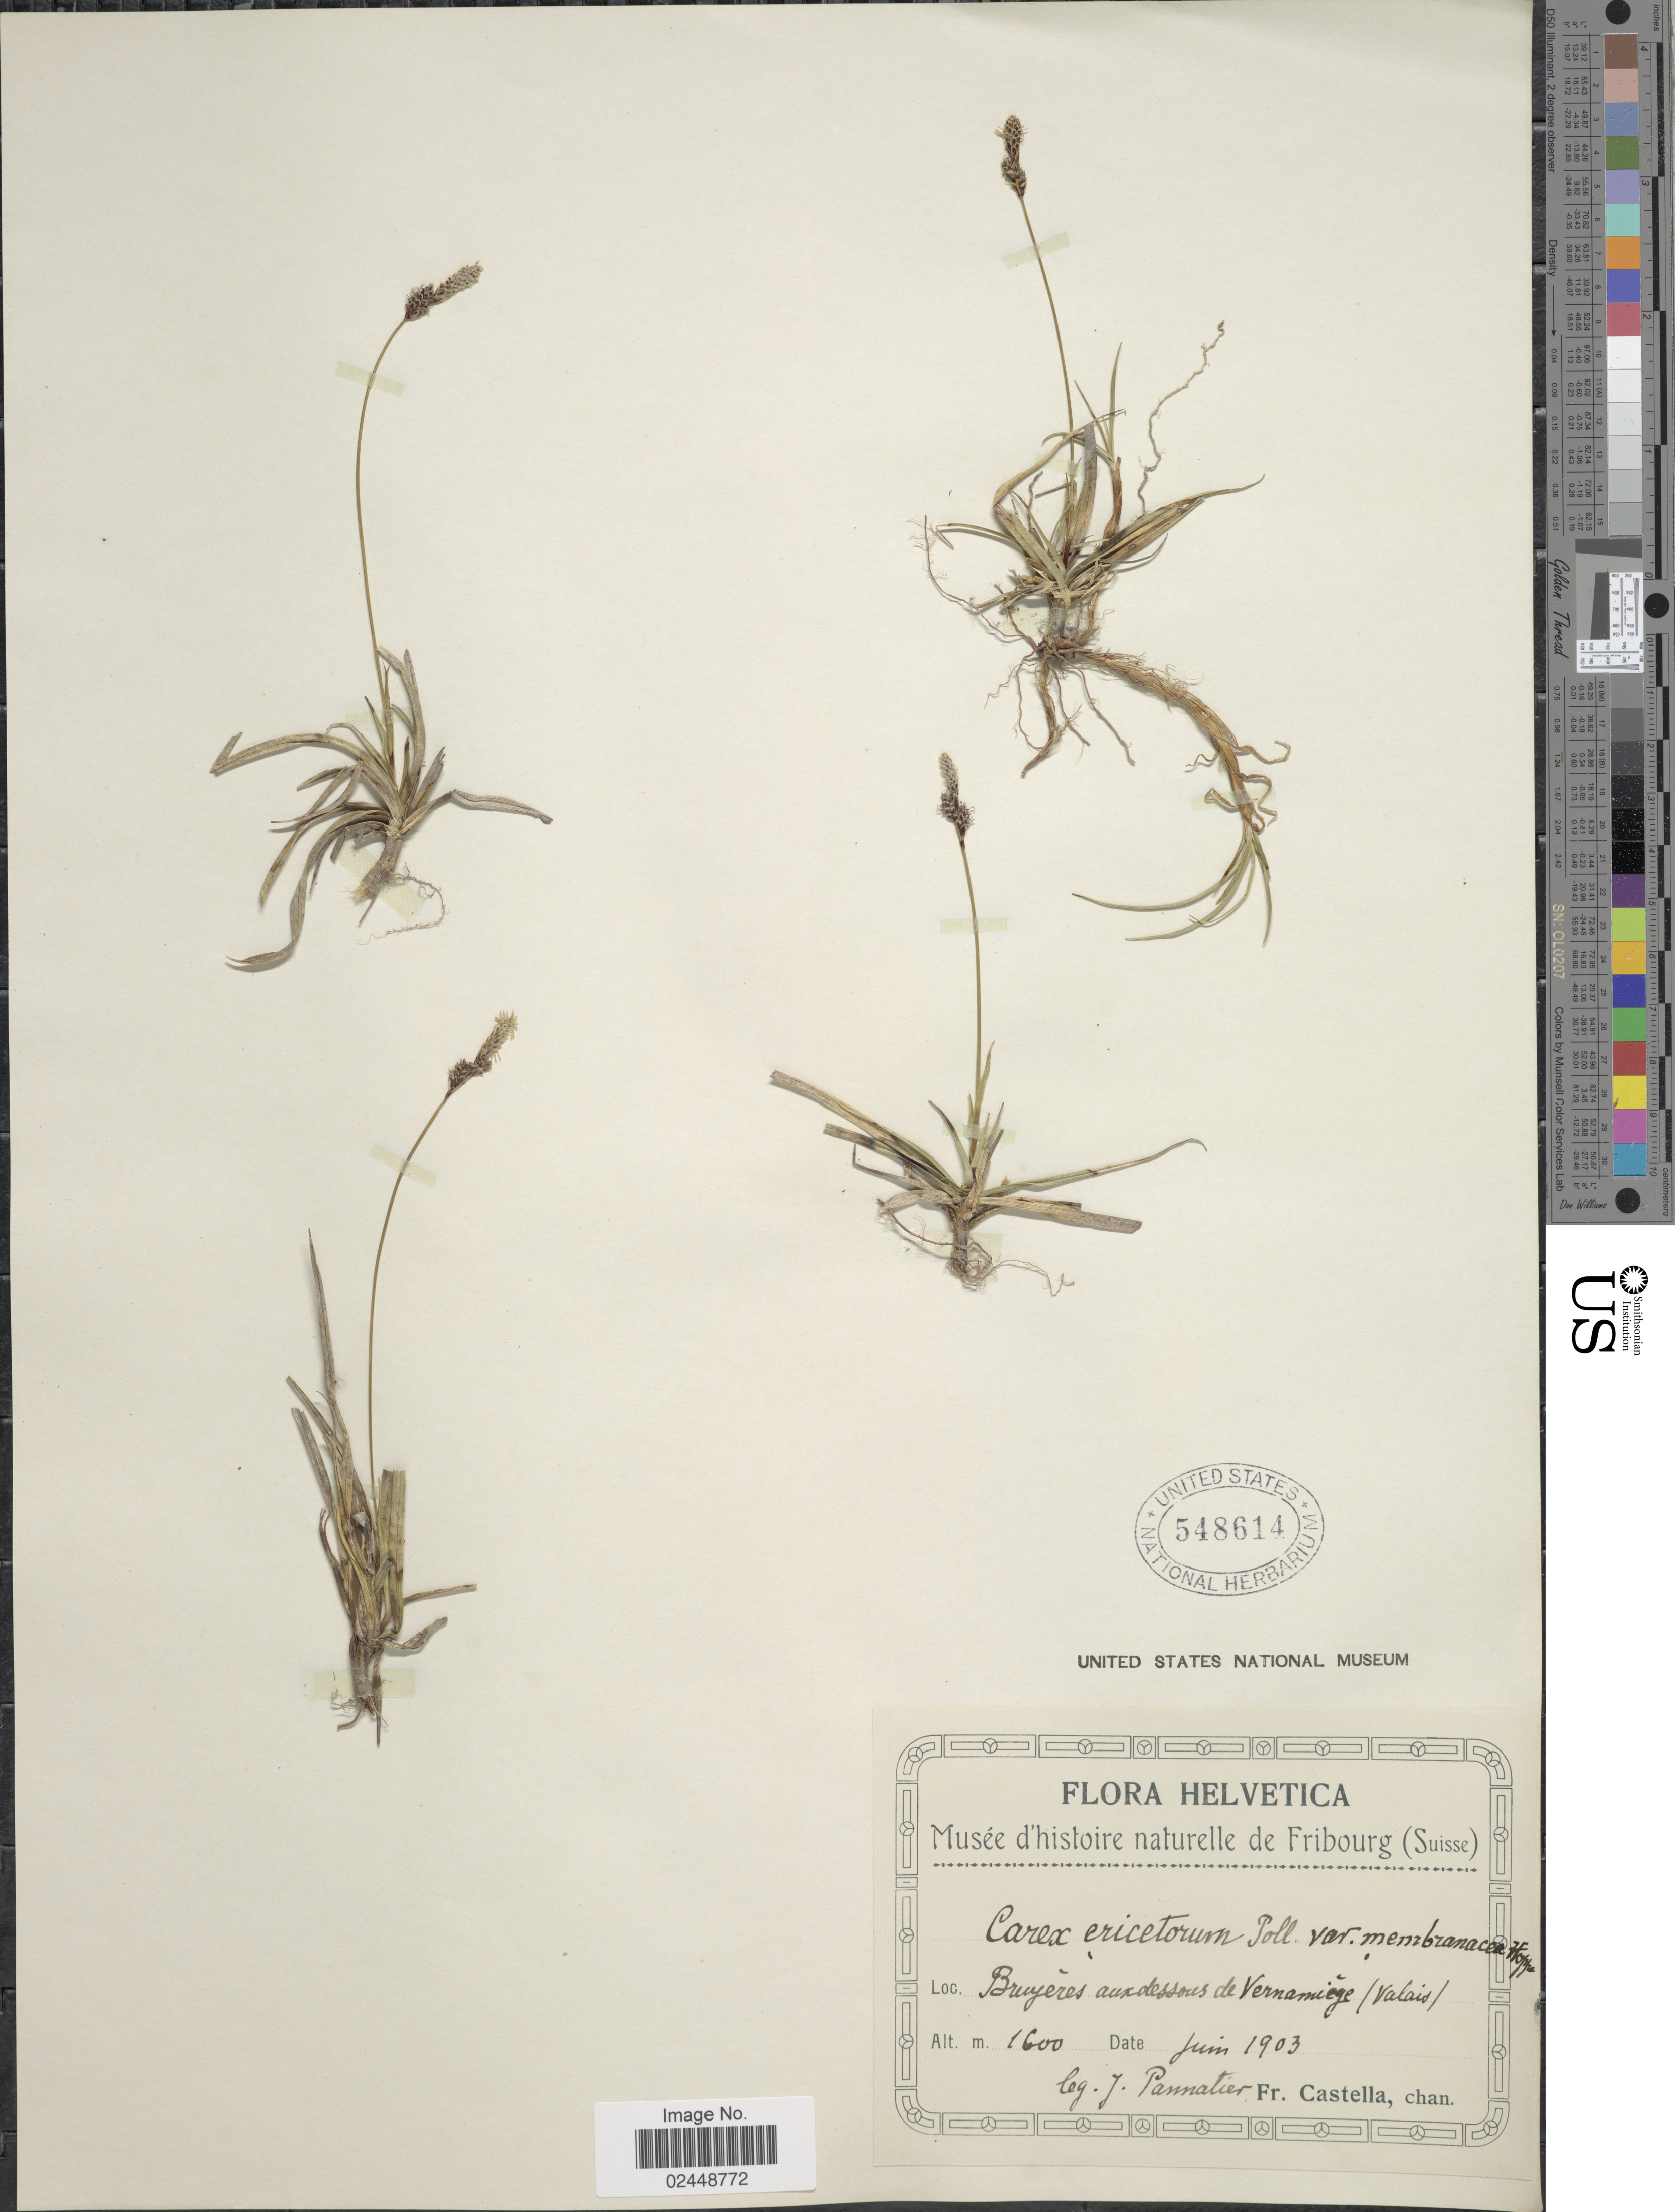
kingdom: Plantae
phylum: Tracheophyta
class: Liliopsida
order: Poales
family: Cyperaceae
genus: Carex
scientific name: Carex ericetorum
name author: Pollich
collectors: J. Pannatier & Fr. Castella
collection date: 1903-06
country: Switzerland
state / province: Valais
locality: Helvetica. Bruyeres aux dessous de Vernamiège (Valais)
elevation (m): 1600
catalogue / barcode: US 548614